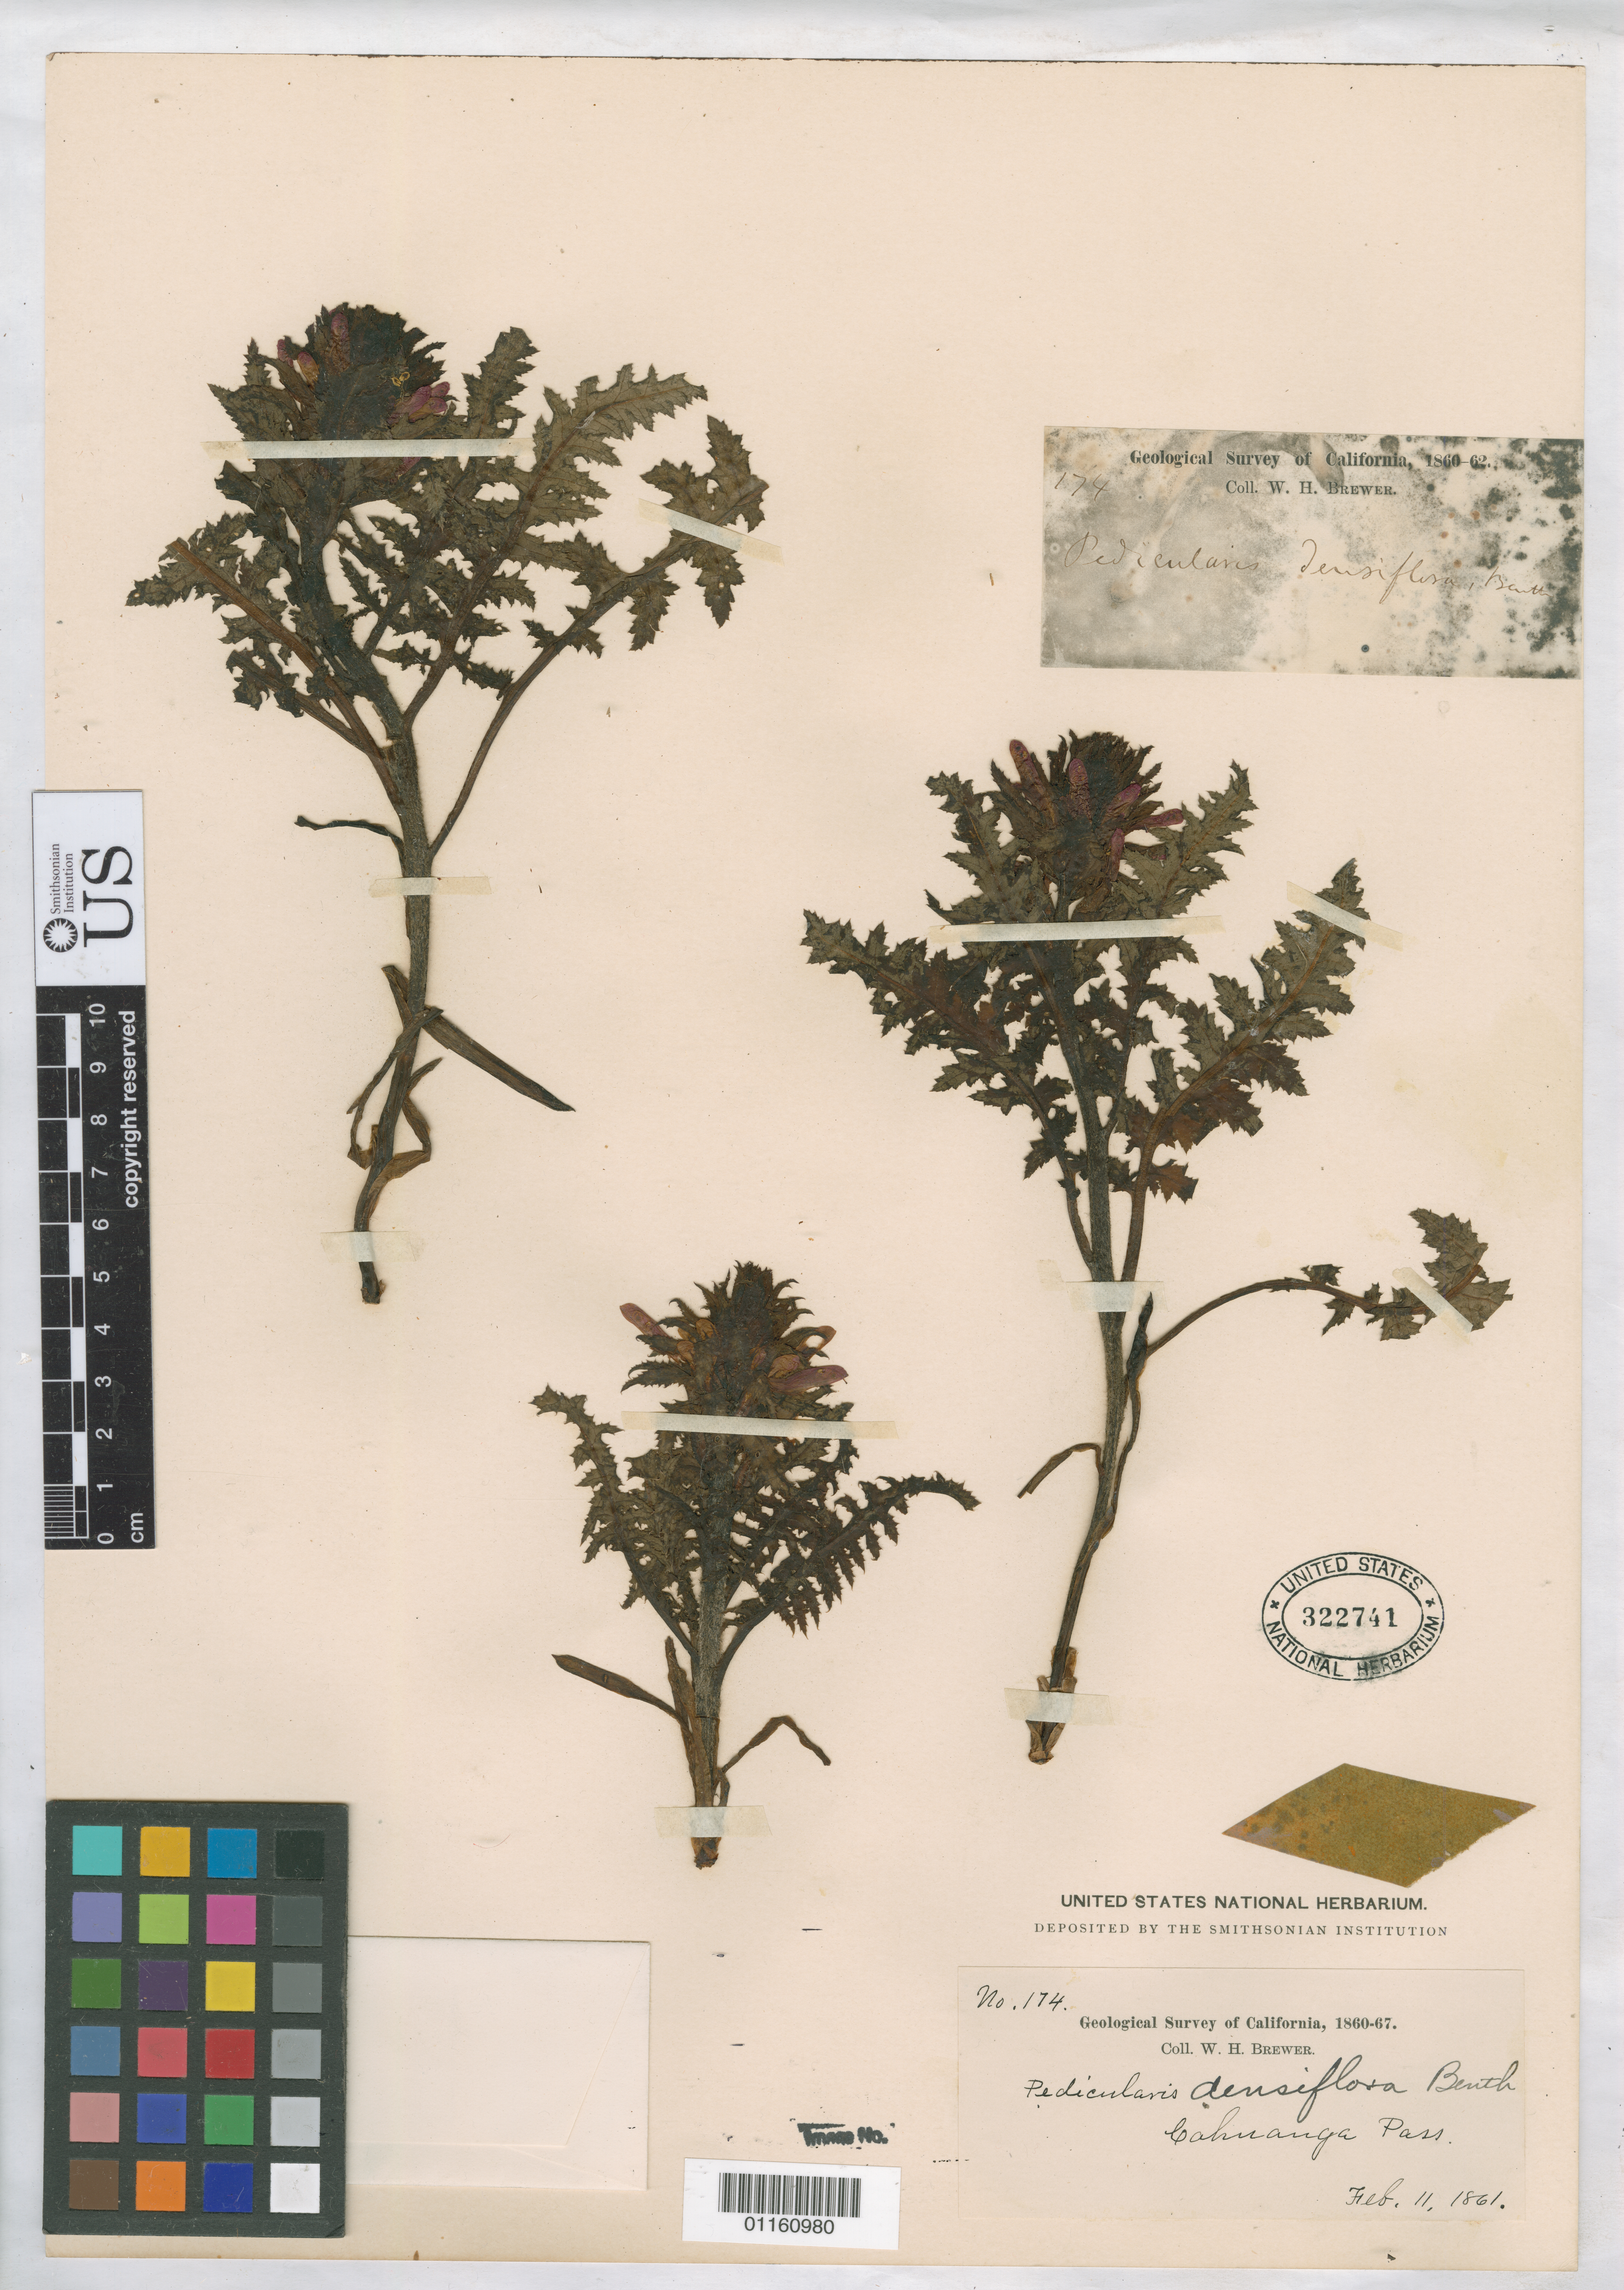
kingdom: Plantae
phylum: Tracheophyta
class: Magnoliopsida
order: Lamiales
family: Orobanchaceae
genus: Pedicularis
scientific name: Pedicularis densiflora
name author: Benth.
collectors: W. H. Brewer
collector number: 174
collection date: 1861-02-11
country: United States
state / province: California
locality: Cahuenga Pass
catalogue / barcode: US 322741